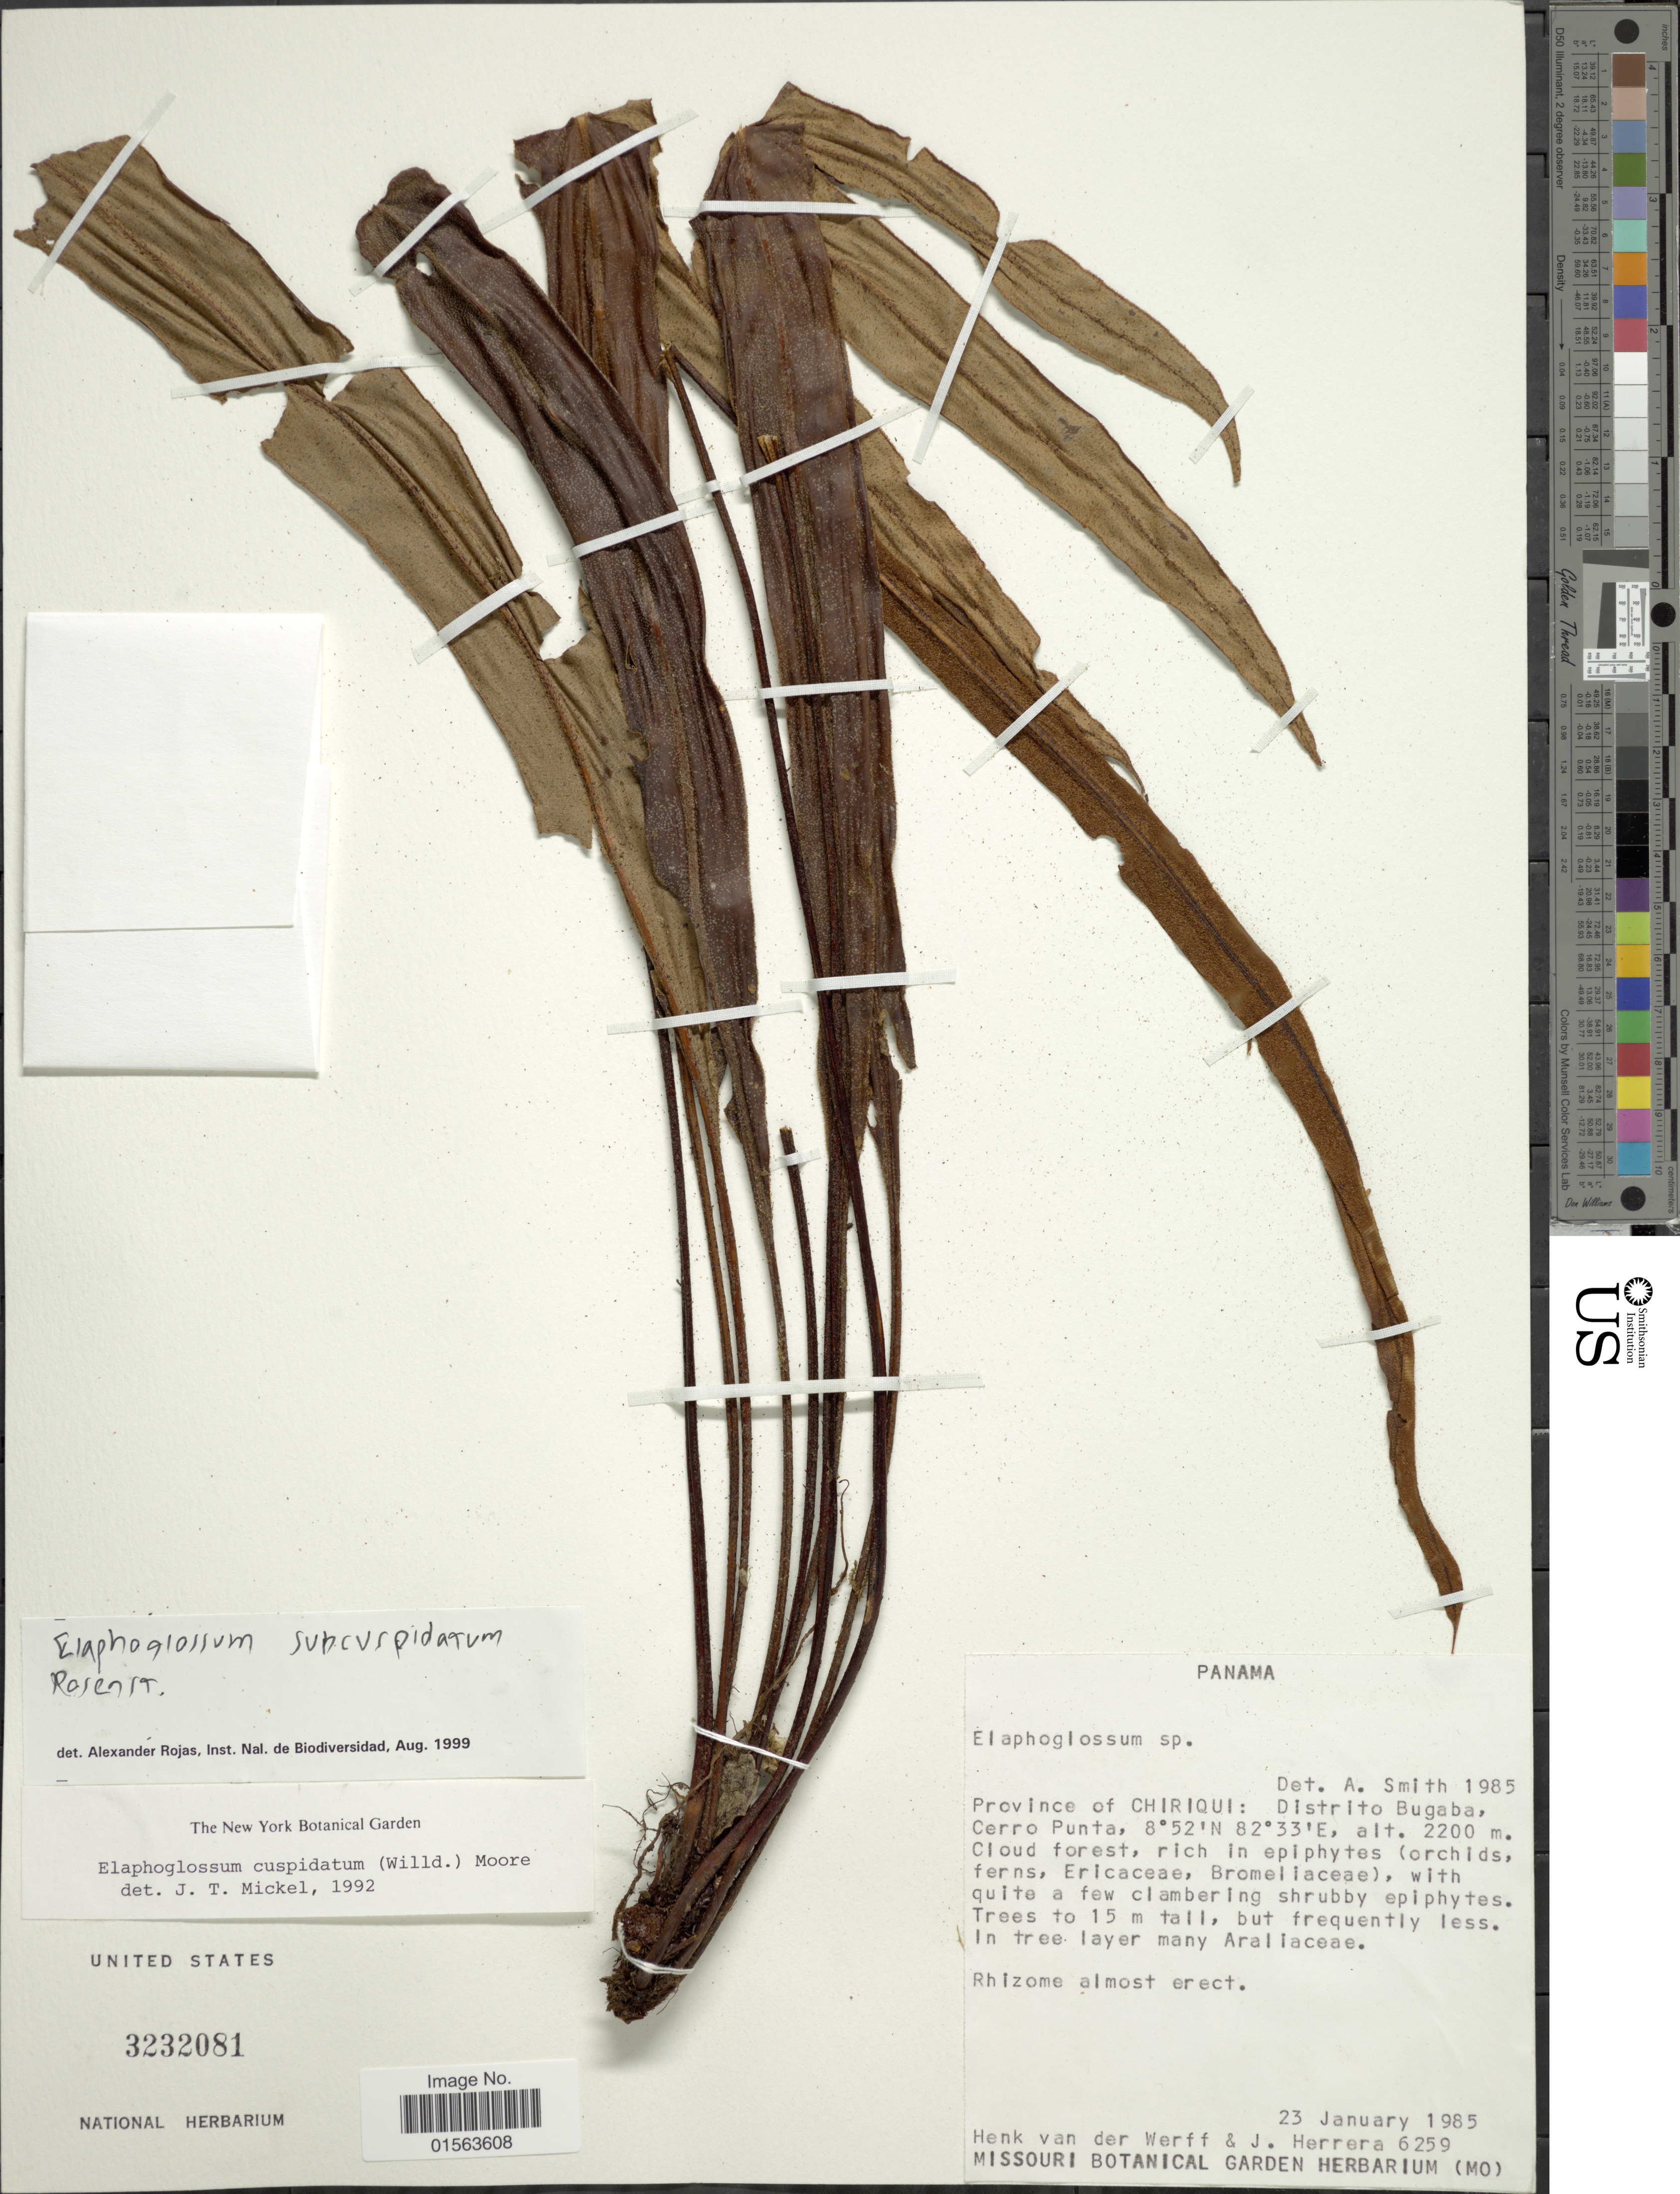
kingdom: Plantae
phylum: Tracheophyta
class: Polypodiopsida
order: Polypodiales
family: Dryopteridaceae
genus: Elaphoglossum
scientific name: Elaphoglossum subcuspidatum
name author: Rosenst.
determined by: Matos, F. B.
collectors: H. van der Werff & J. Herrera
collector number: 8259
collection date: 1985-01-23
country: Panama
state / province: Chiriqui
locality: Province of Chiriqui: Distrito Bugaba, Cerro Punta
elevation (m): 2200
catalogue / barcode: US 3232081